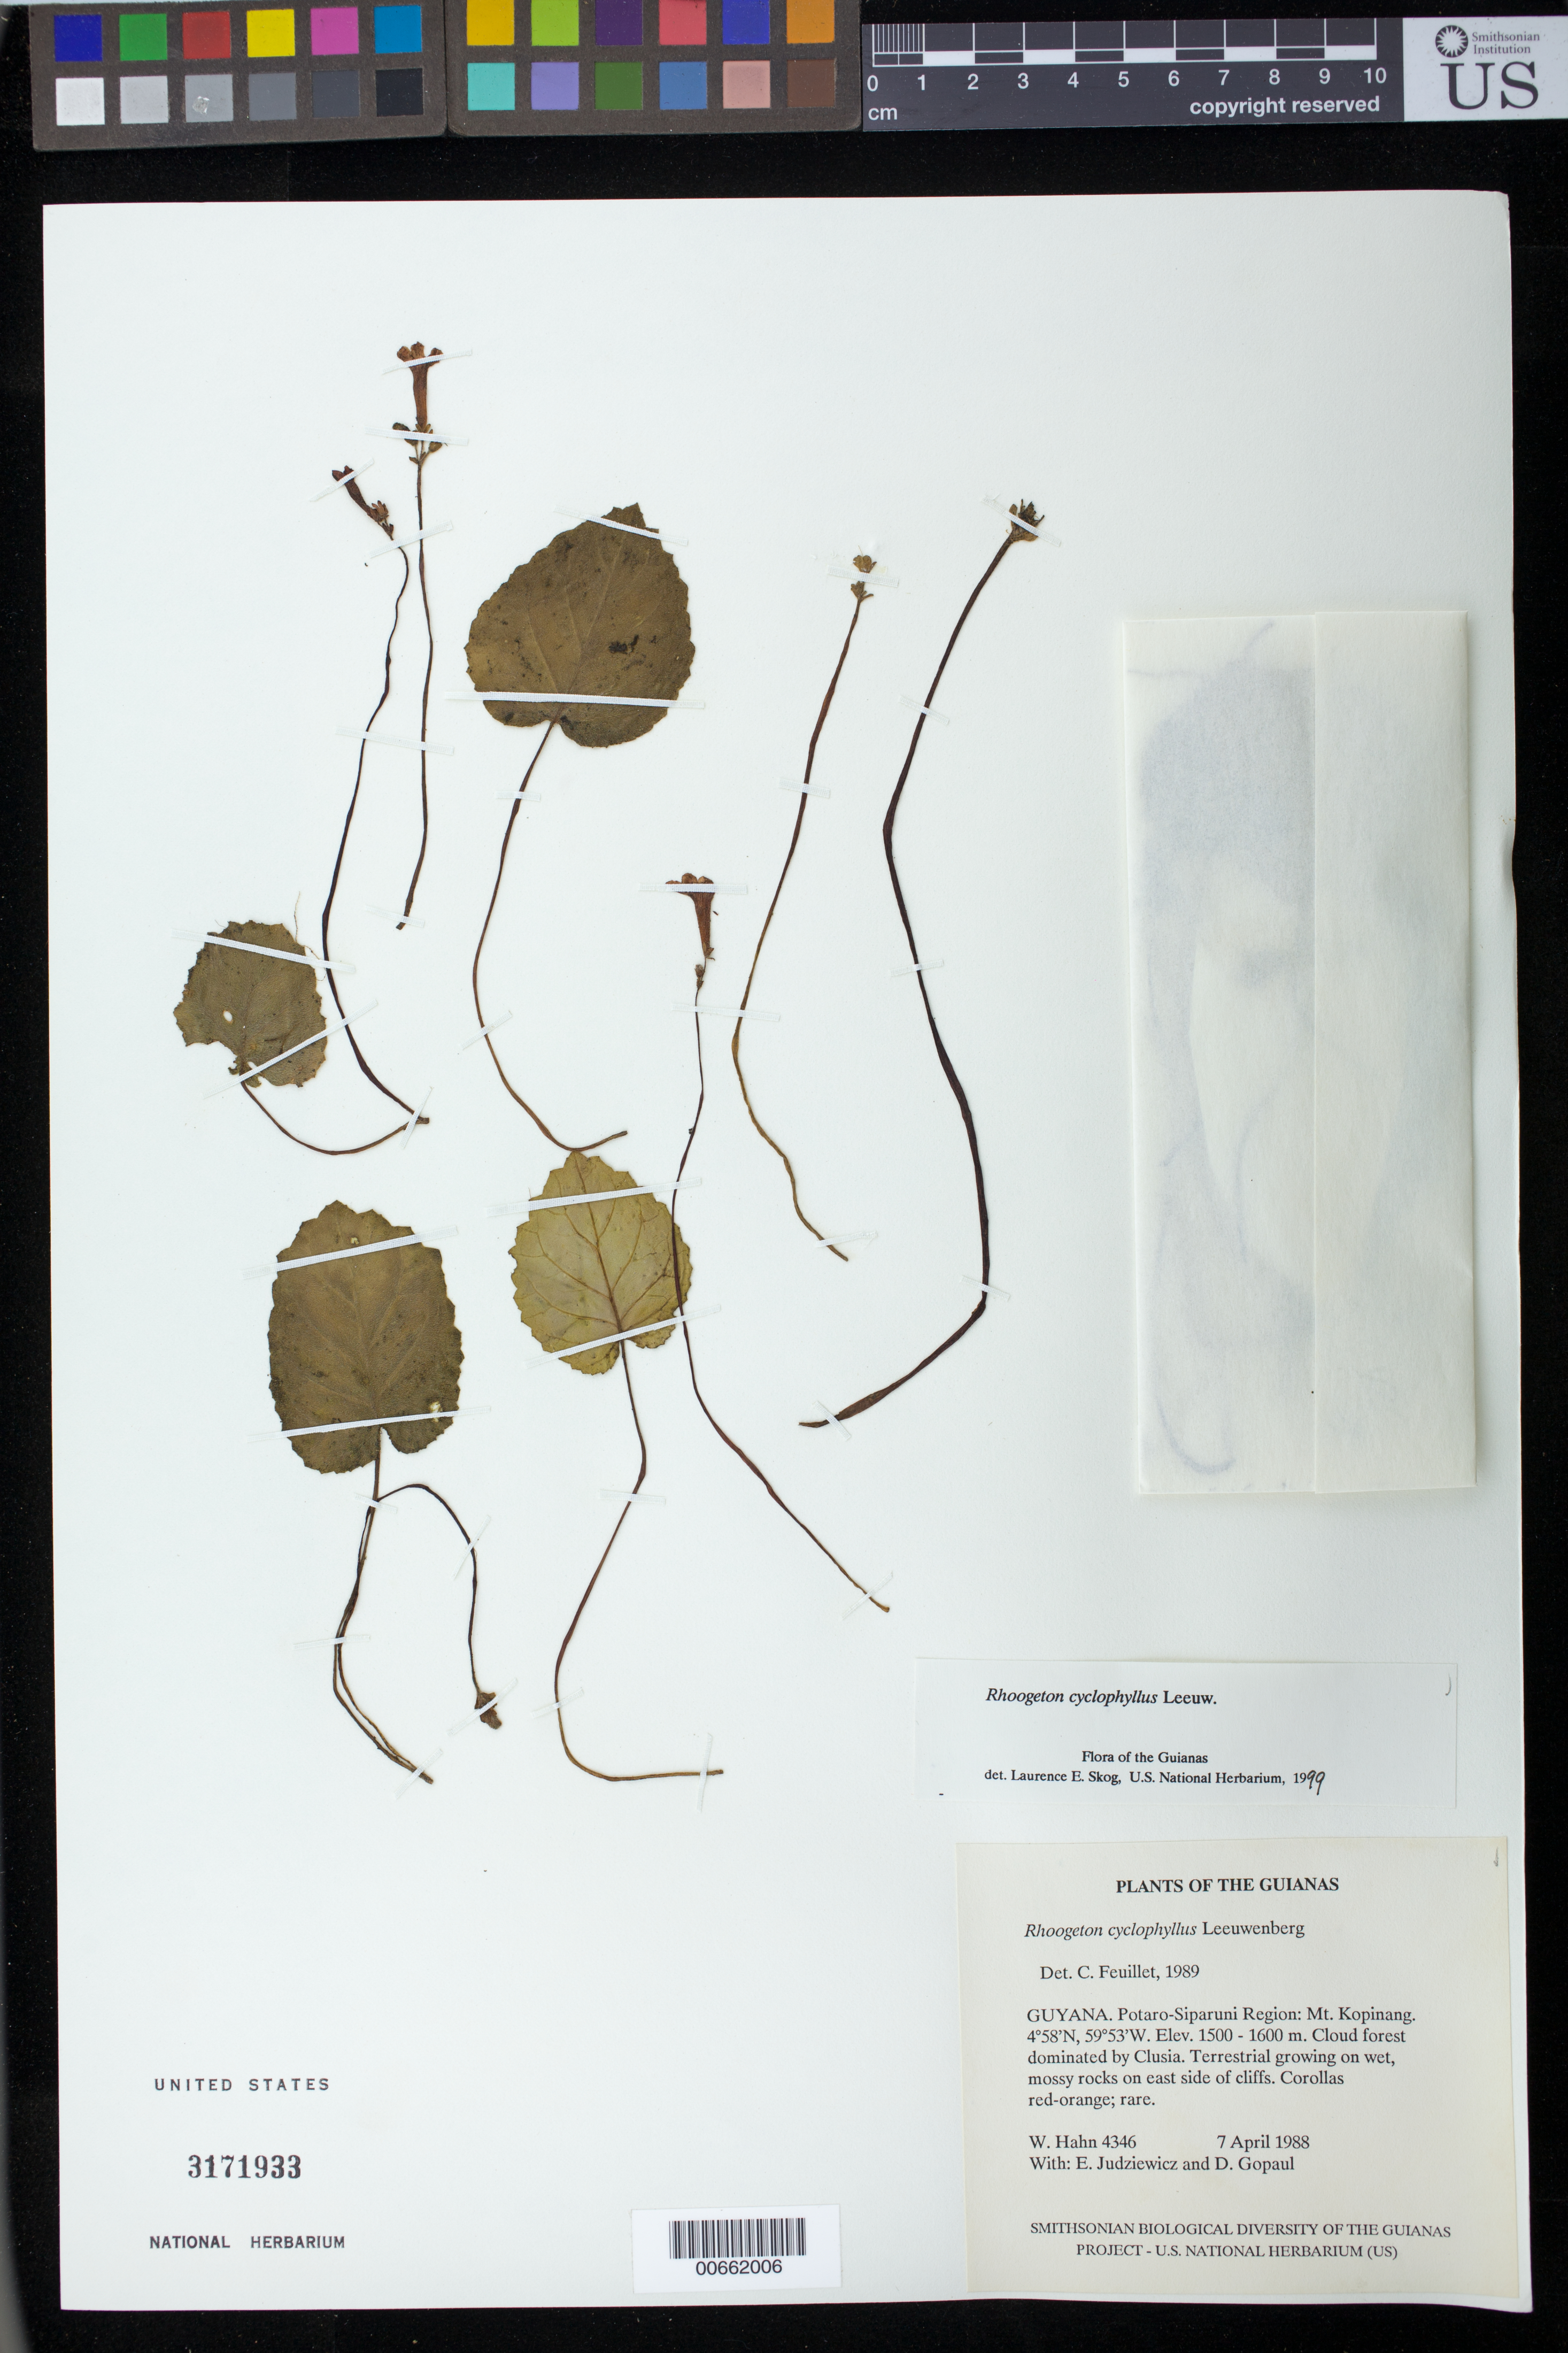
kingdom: Plantae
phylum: Tracheophyta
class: Magnoliopsida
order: Lamiales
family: Gesneriaceae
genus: Rhoogeton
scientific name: Rhoogeton cyclophyllus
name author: Leeuwenb.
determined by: Skog, Laurence E.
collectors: W. J. Hahn, E. J. Judziewicz & D. Gopaul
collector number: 4346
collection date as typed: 07 Apr 1988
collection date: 1988-04-07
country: Guyana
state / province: Potaro-Siparuni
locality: Mt. Kopinang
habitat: Cloud forest dominated by Clusia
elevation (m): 1500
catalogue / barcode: US 3171933